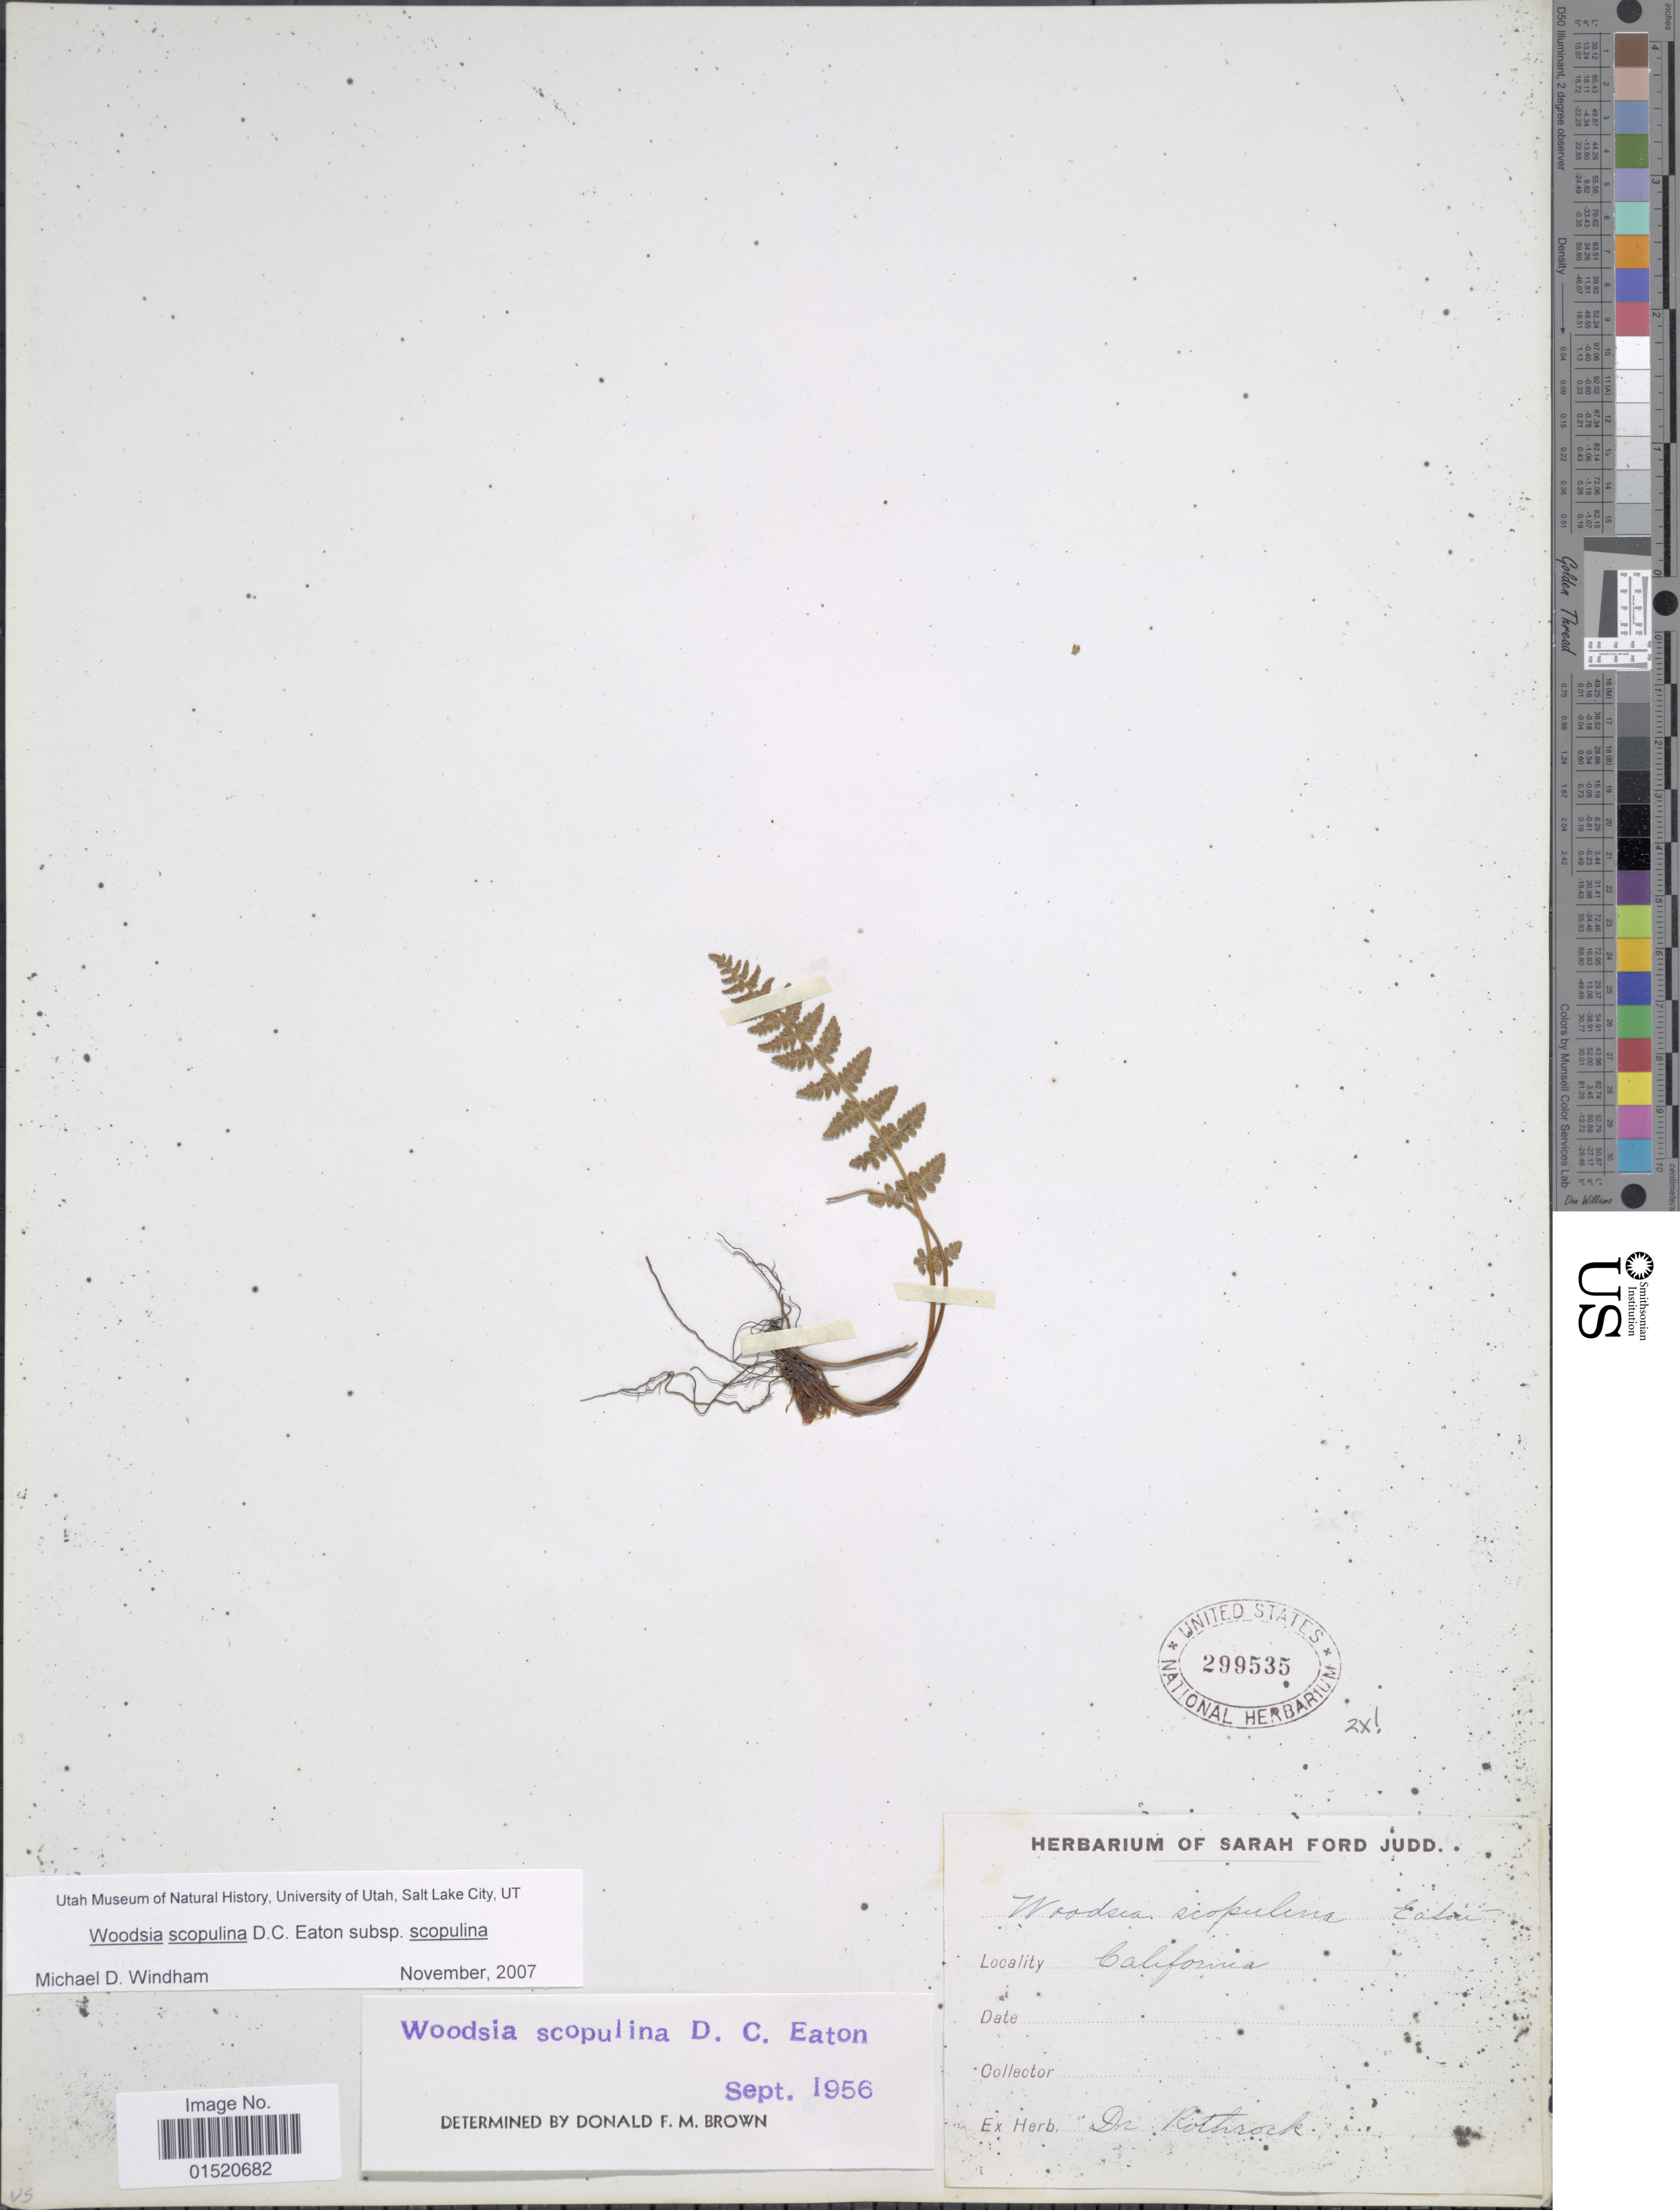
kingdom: Plantae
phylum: Tracheophyta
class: Polypodiopsida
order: Polypodiales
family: Woodsiaceae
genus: Woodsia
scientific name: Woodsia scopulina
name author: D.C. Eaton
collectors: Rothrock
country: United States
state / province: California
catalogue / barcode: US 299535